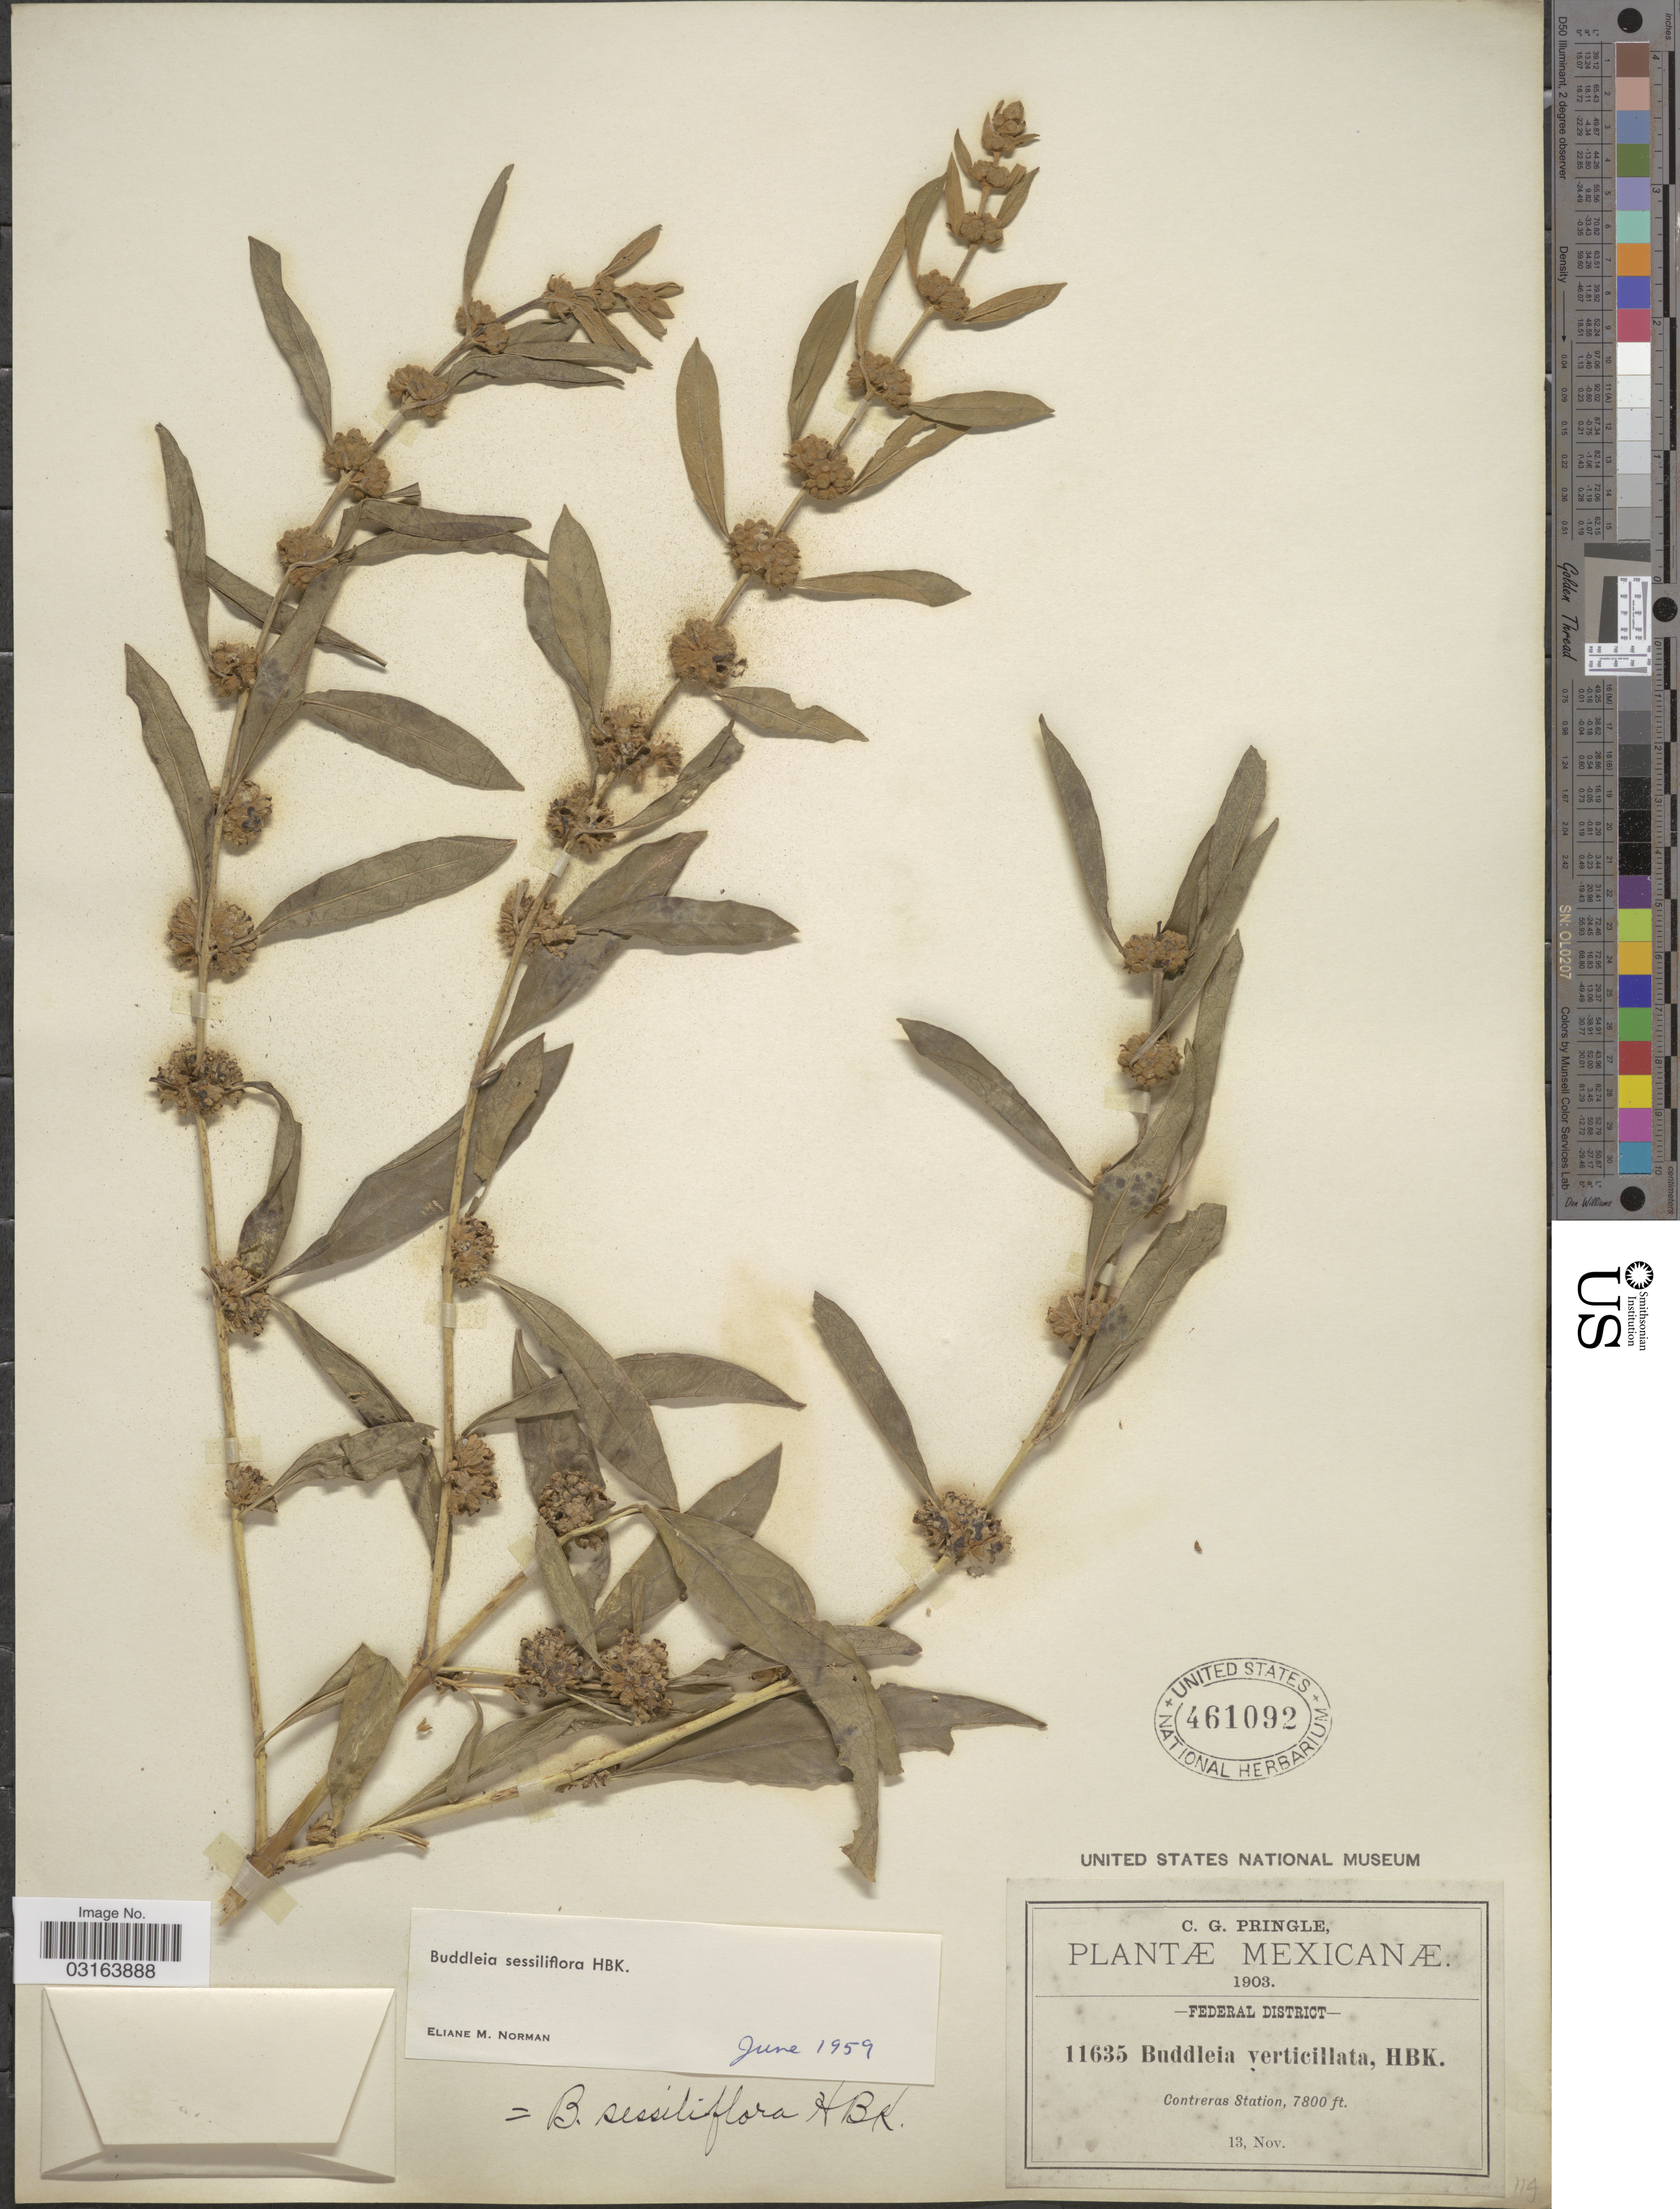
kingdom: Plantae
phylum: Tracheophyta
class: Magnoliopsida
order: Lamiales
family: Scrophulariaceae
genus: Buddleja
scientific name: Buddleja sessiliflora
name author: Kunth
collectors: C. G. Pringle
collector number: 11635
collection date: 1903-11-13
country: Mexico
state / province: Distrito Federal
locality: Federal District. Contreras Station.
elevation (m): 2377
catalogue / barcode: US 461092